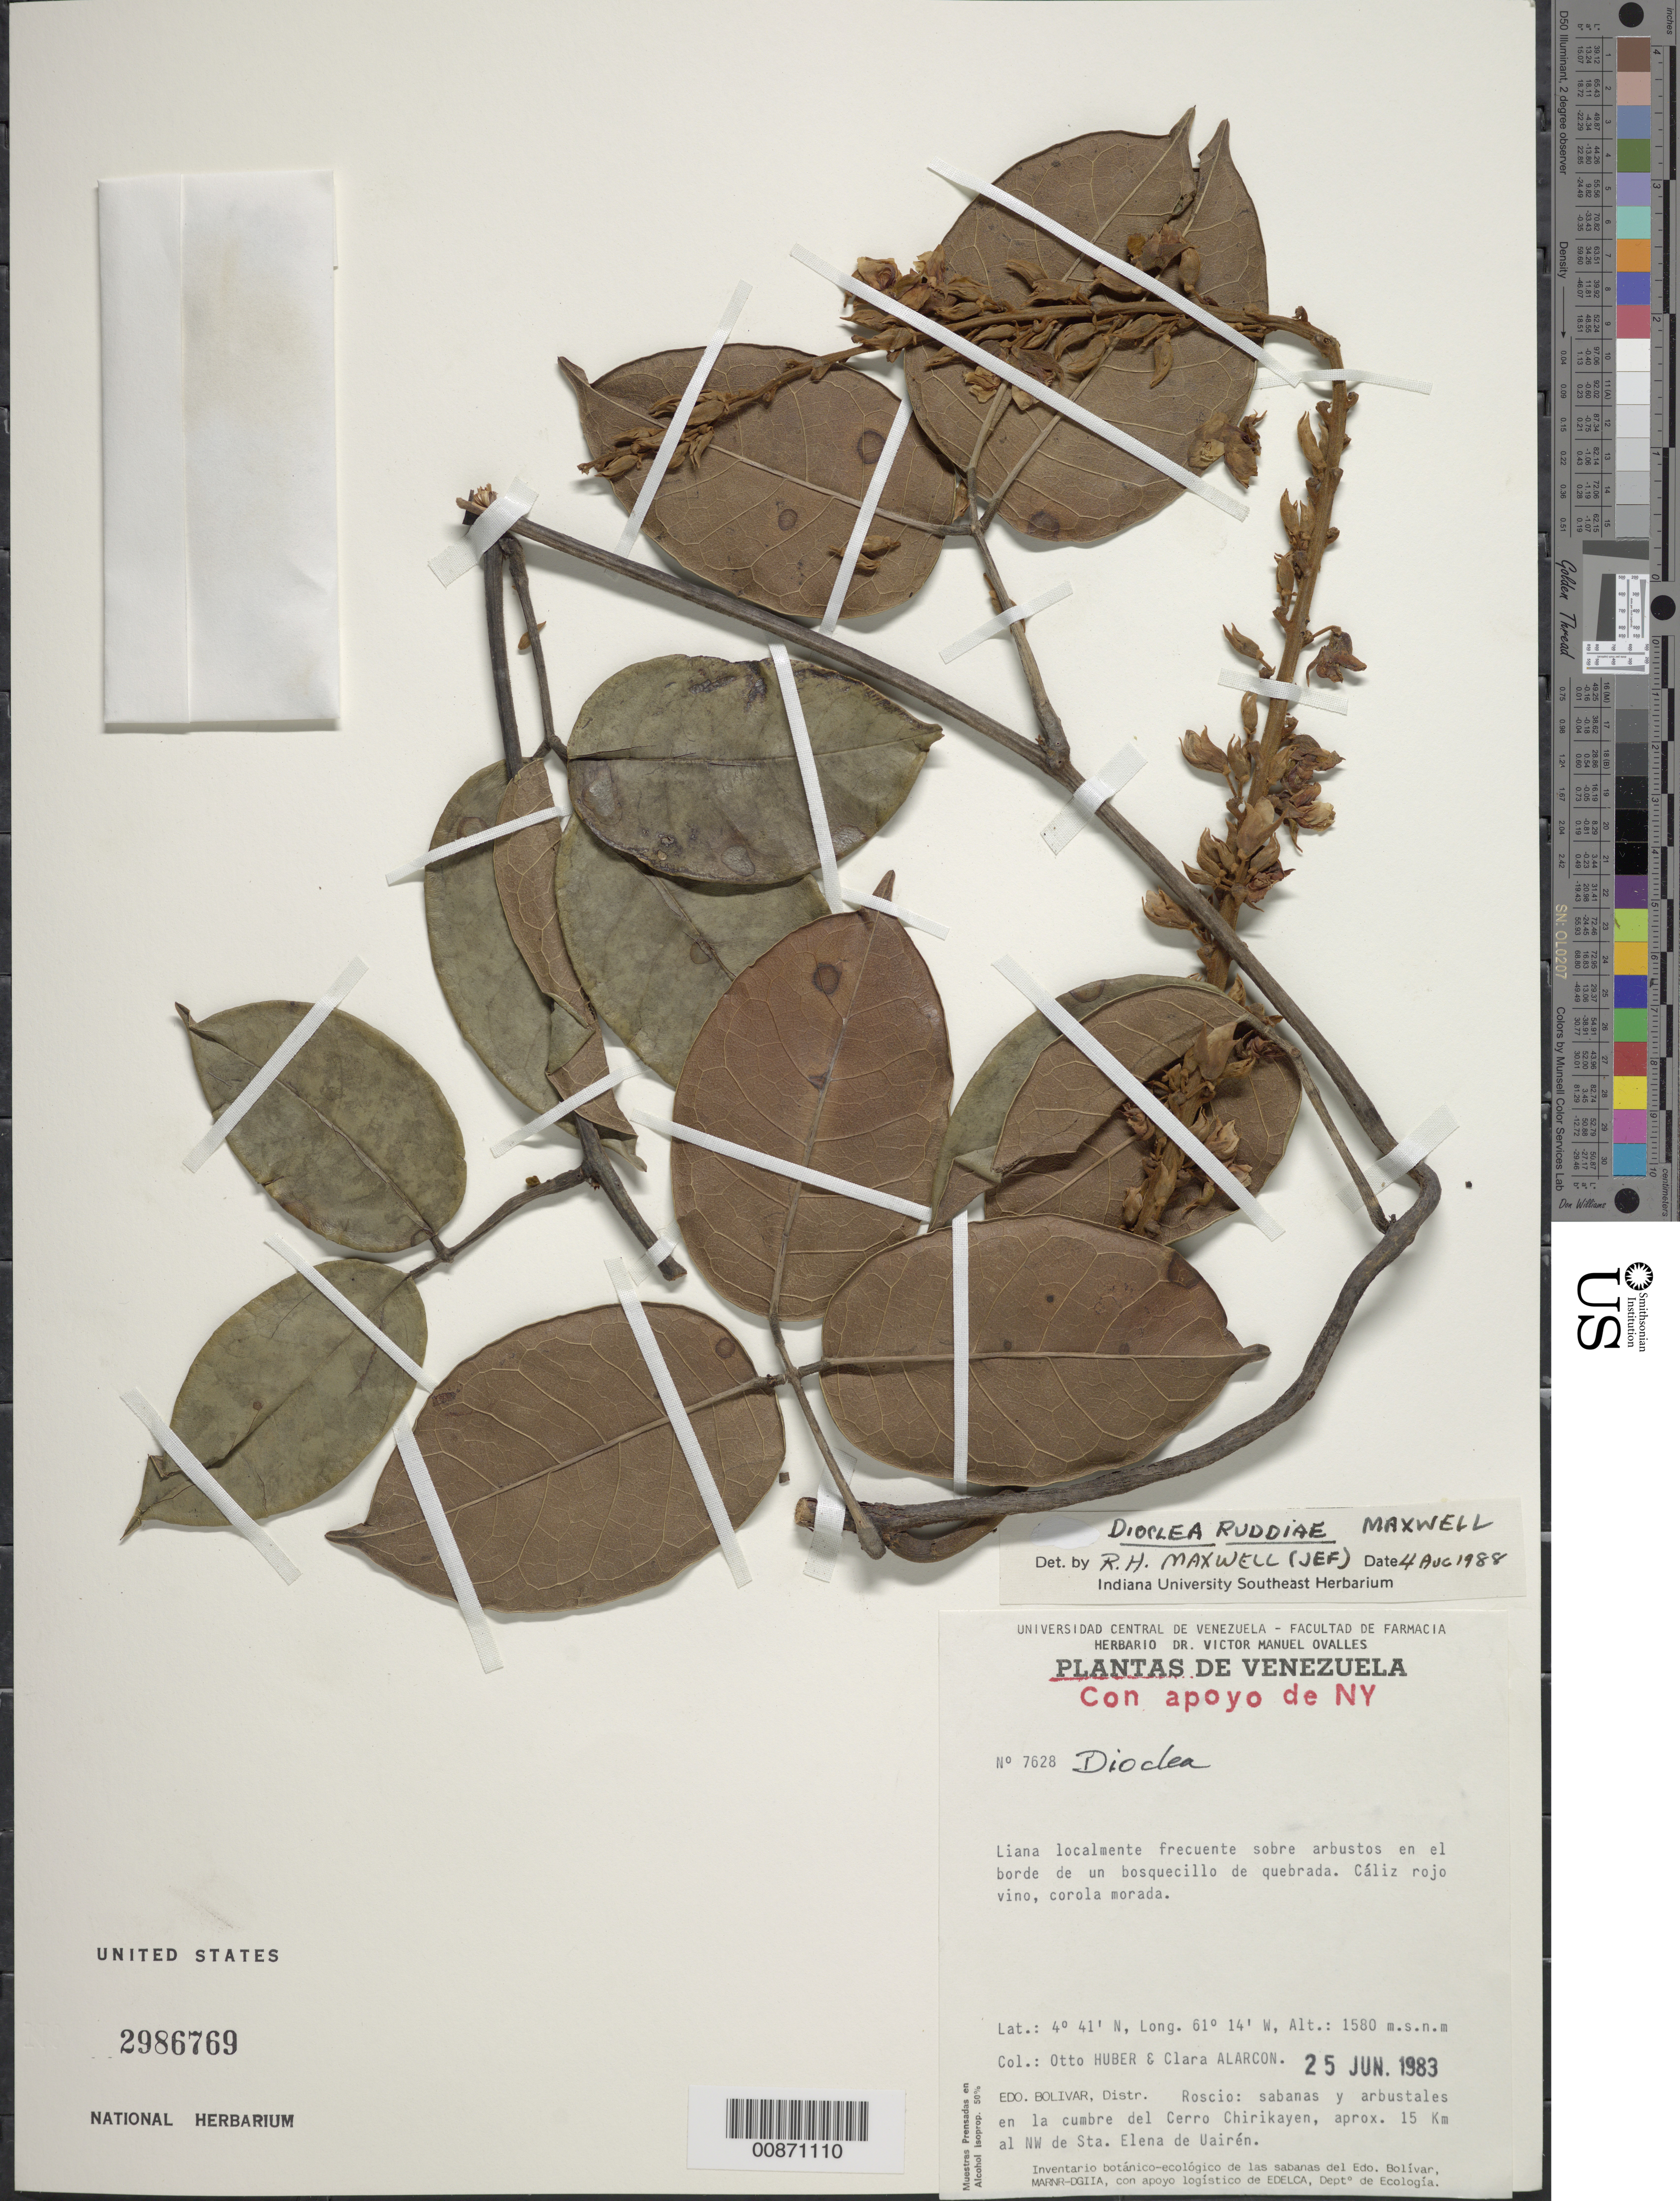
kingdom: Plantae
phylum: Tracheophyta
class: Magnoliopsida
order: Fabales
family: Fabaceae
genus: Macropsychanthus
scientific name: Macropsychanthus ruddiae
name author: (R.H. Maxwell) L.P. Queiroz & Snak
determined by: Strong, Mark T., (BOT), Smithsonian Institution - National Museum of Natural History (UNITED STATES)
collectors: O. Huber & C. Alarcon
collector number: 7628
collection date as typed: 25-Jun-83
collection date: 1983-06-25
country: Venezuela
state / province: Bolívar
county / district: Roscio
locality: Cerro Chirikayen cumbre, aprox. 15 km al NW de Sta. Elena de Uairén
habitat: Sabanas y arhbustales; sobre arbustos en el borde de un bosquecillo de quebrada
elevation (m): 1580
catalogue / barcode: US 2986769